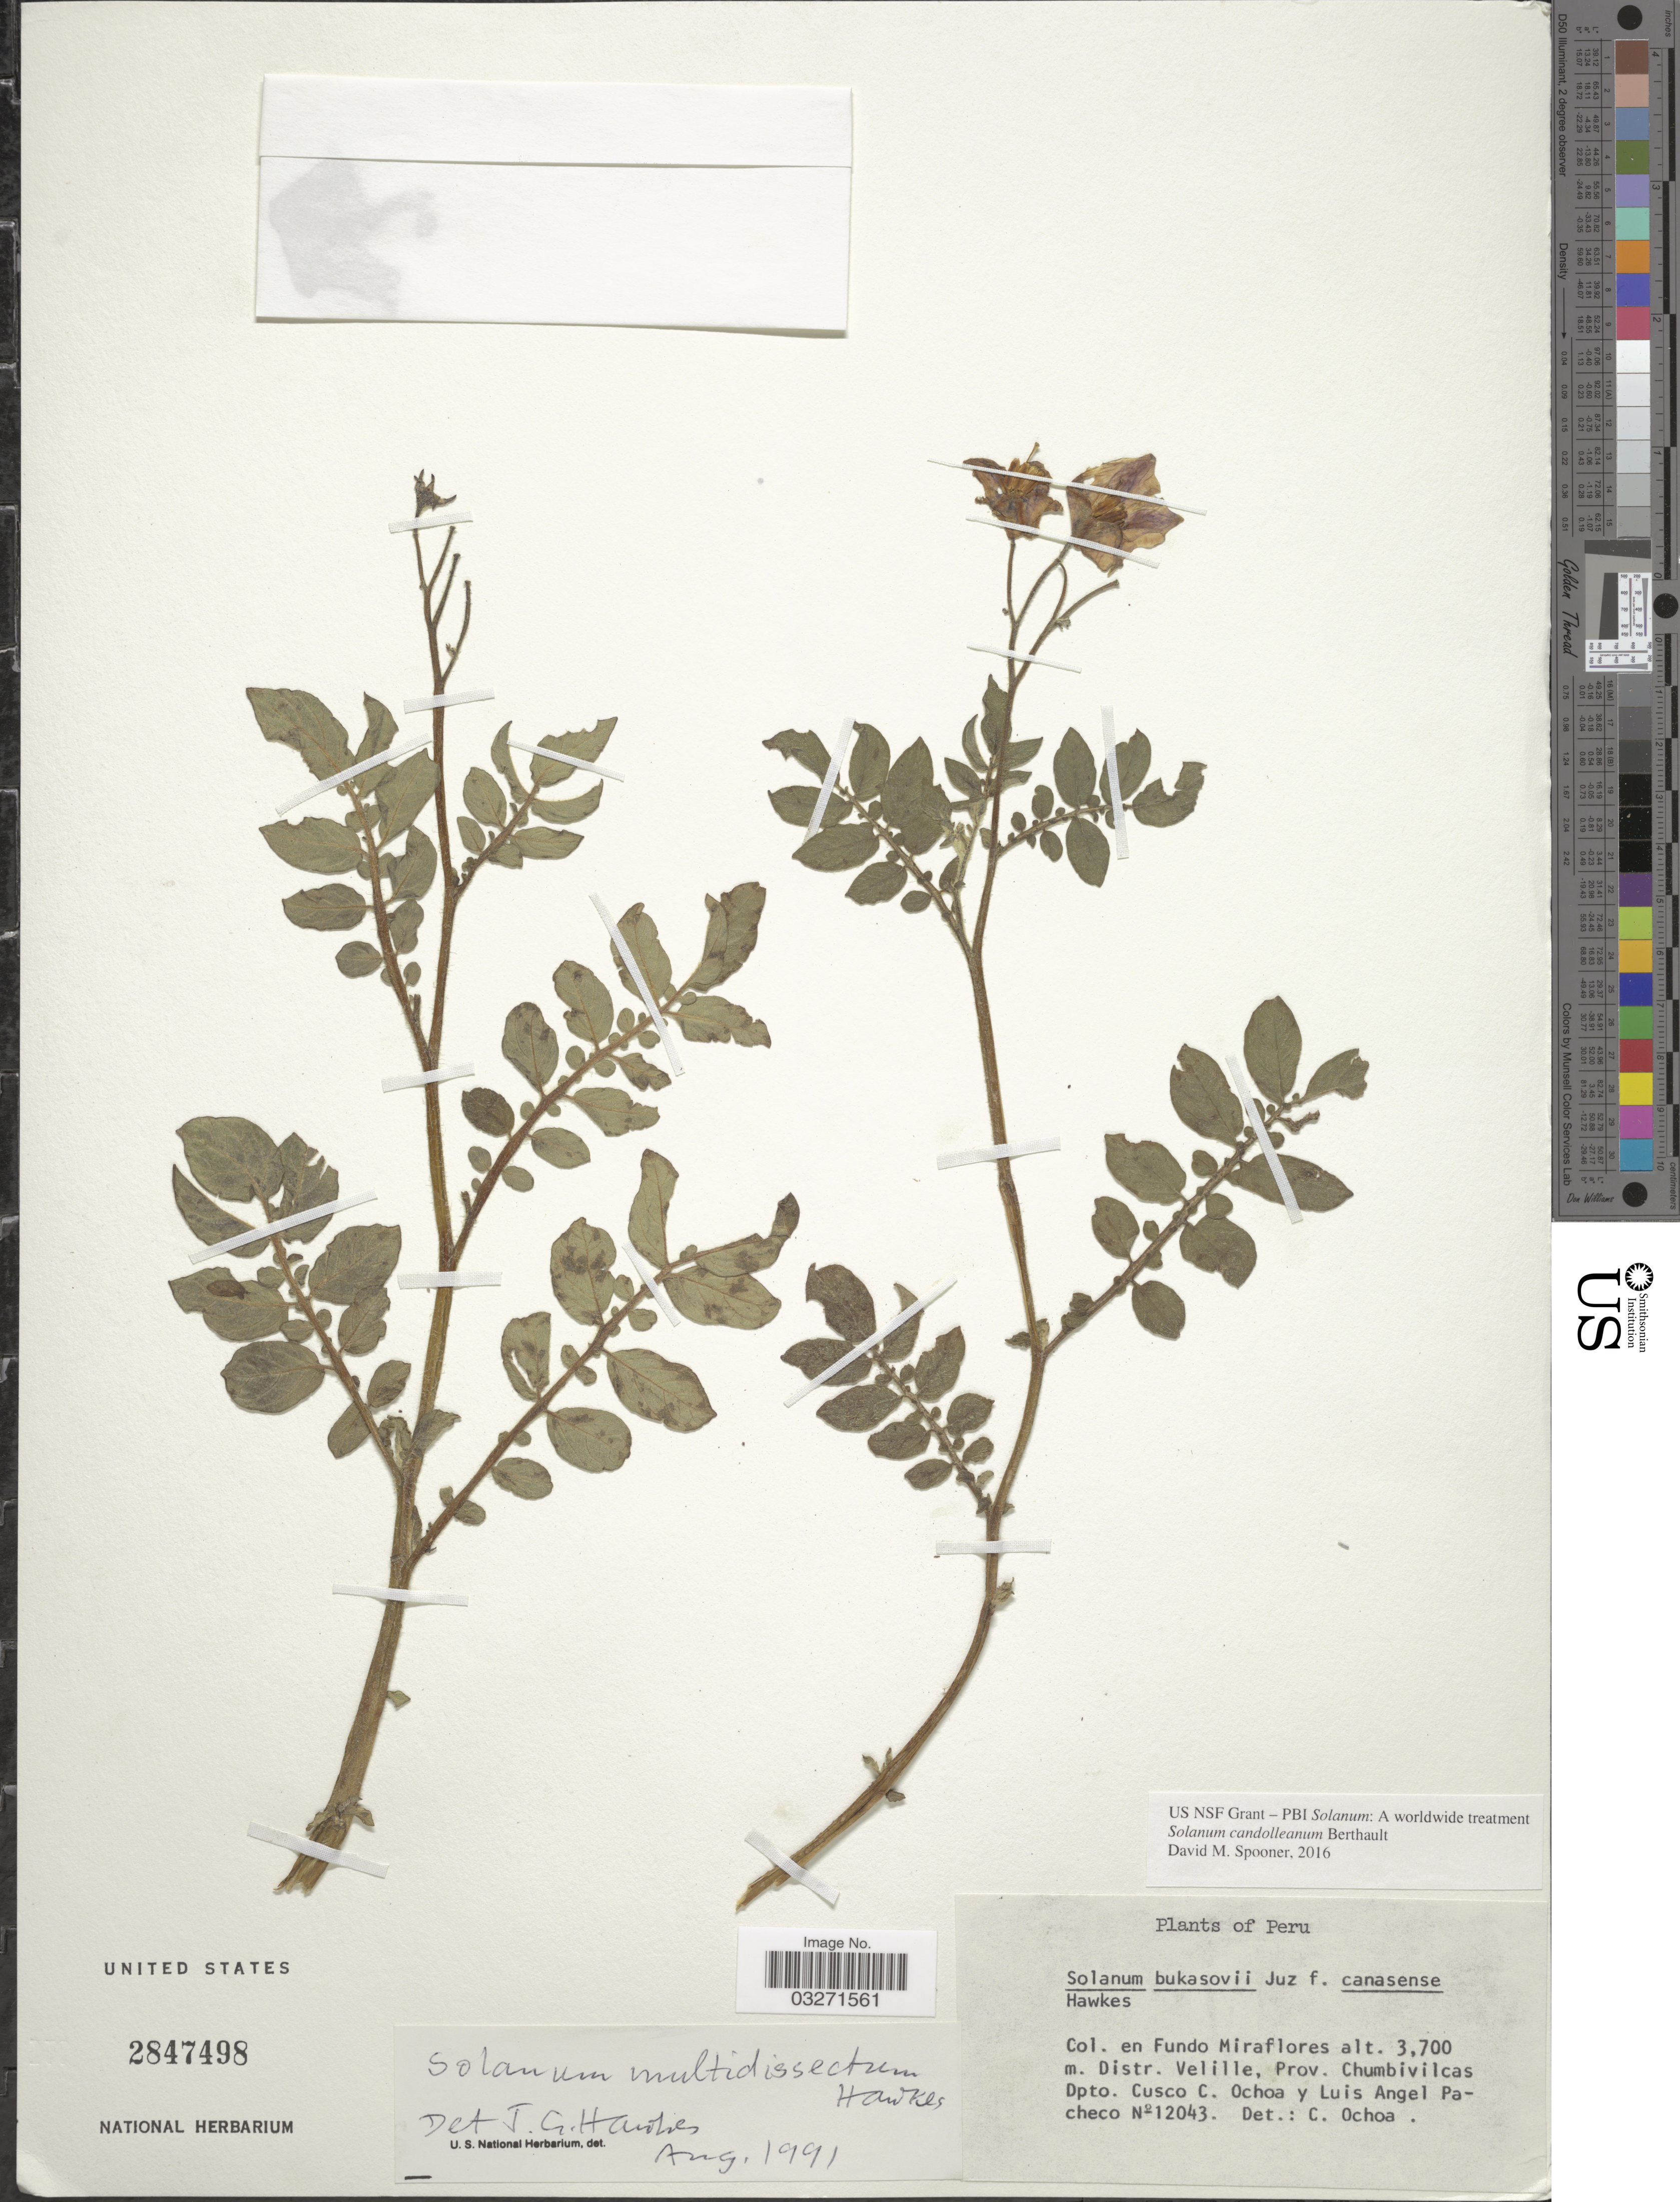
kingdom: Plantae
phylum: Tracheophyta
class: Magnoliopsida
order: Solanales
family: Solanaceae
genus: Solanum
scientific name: Solanum candolleanum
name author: Berthault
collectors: C. Ochoa & L. Pacheco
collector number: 12043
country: Peru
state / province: Cusco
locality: En Fundo Miraflores. Distr. Velille, Prov. Chumbivilcas Dpto. Cusco.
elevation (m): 3700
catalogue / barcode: US 2847498